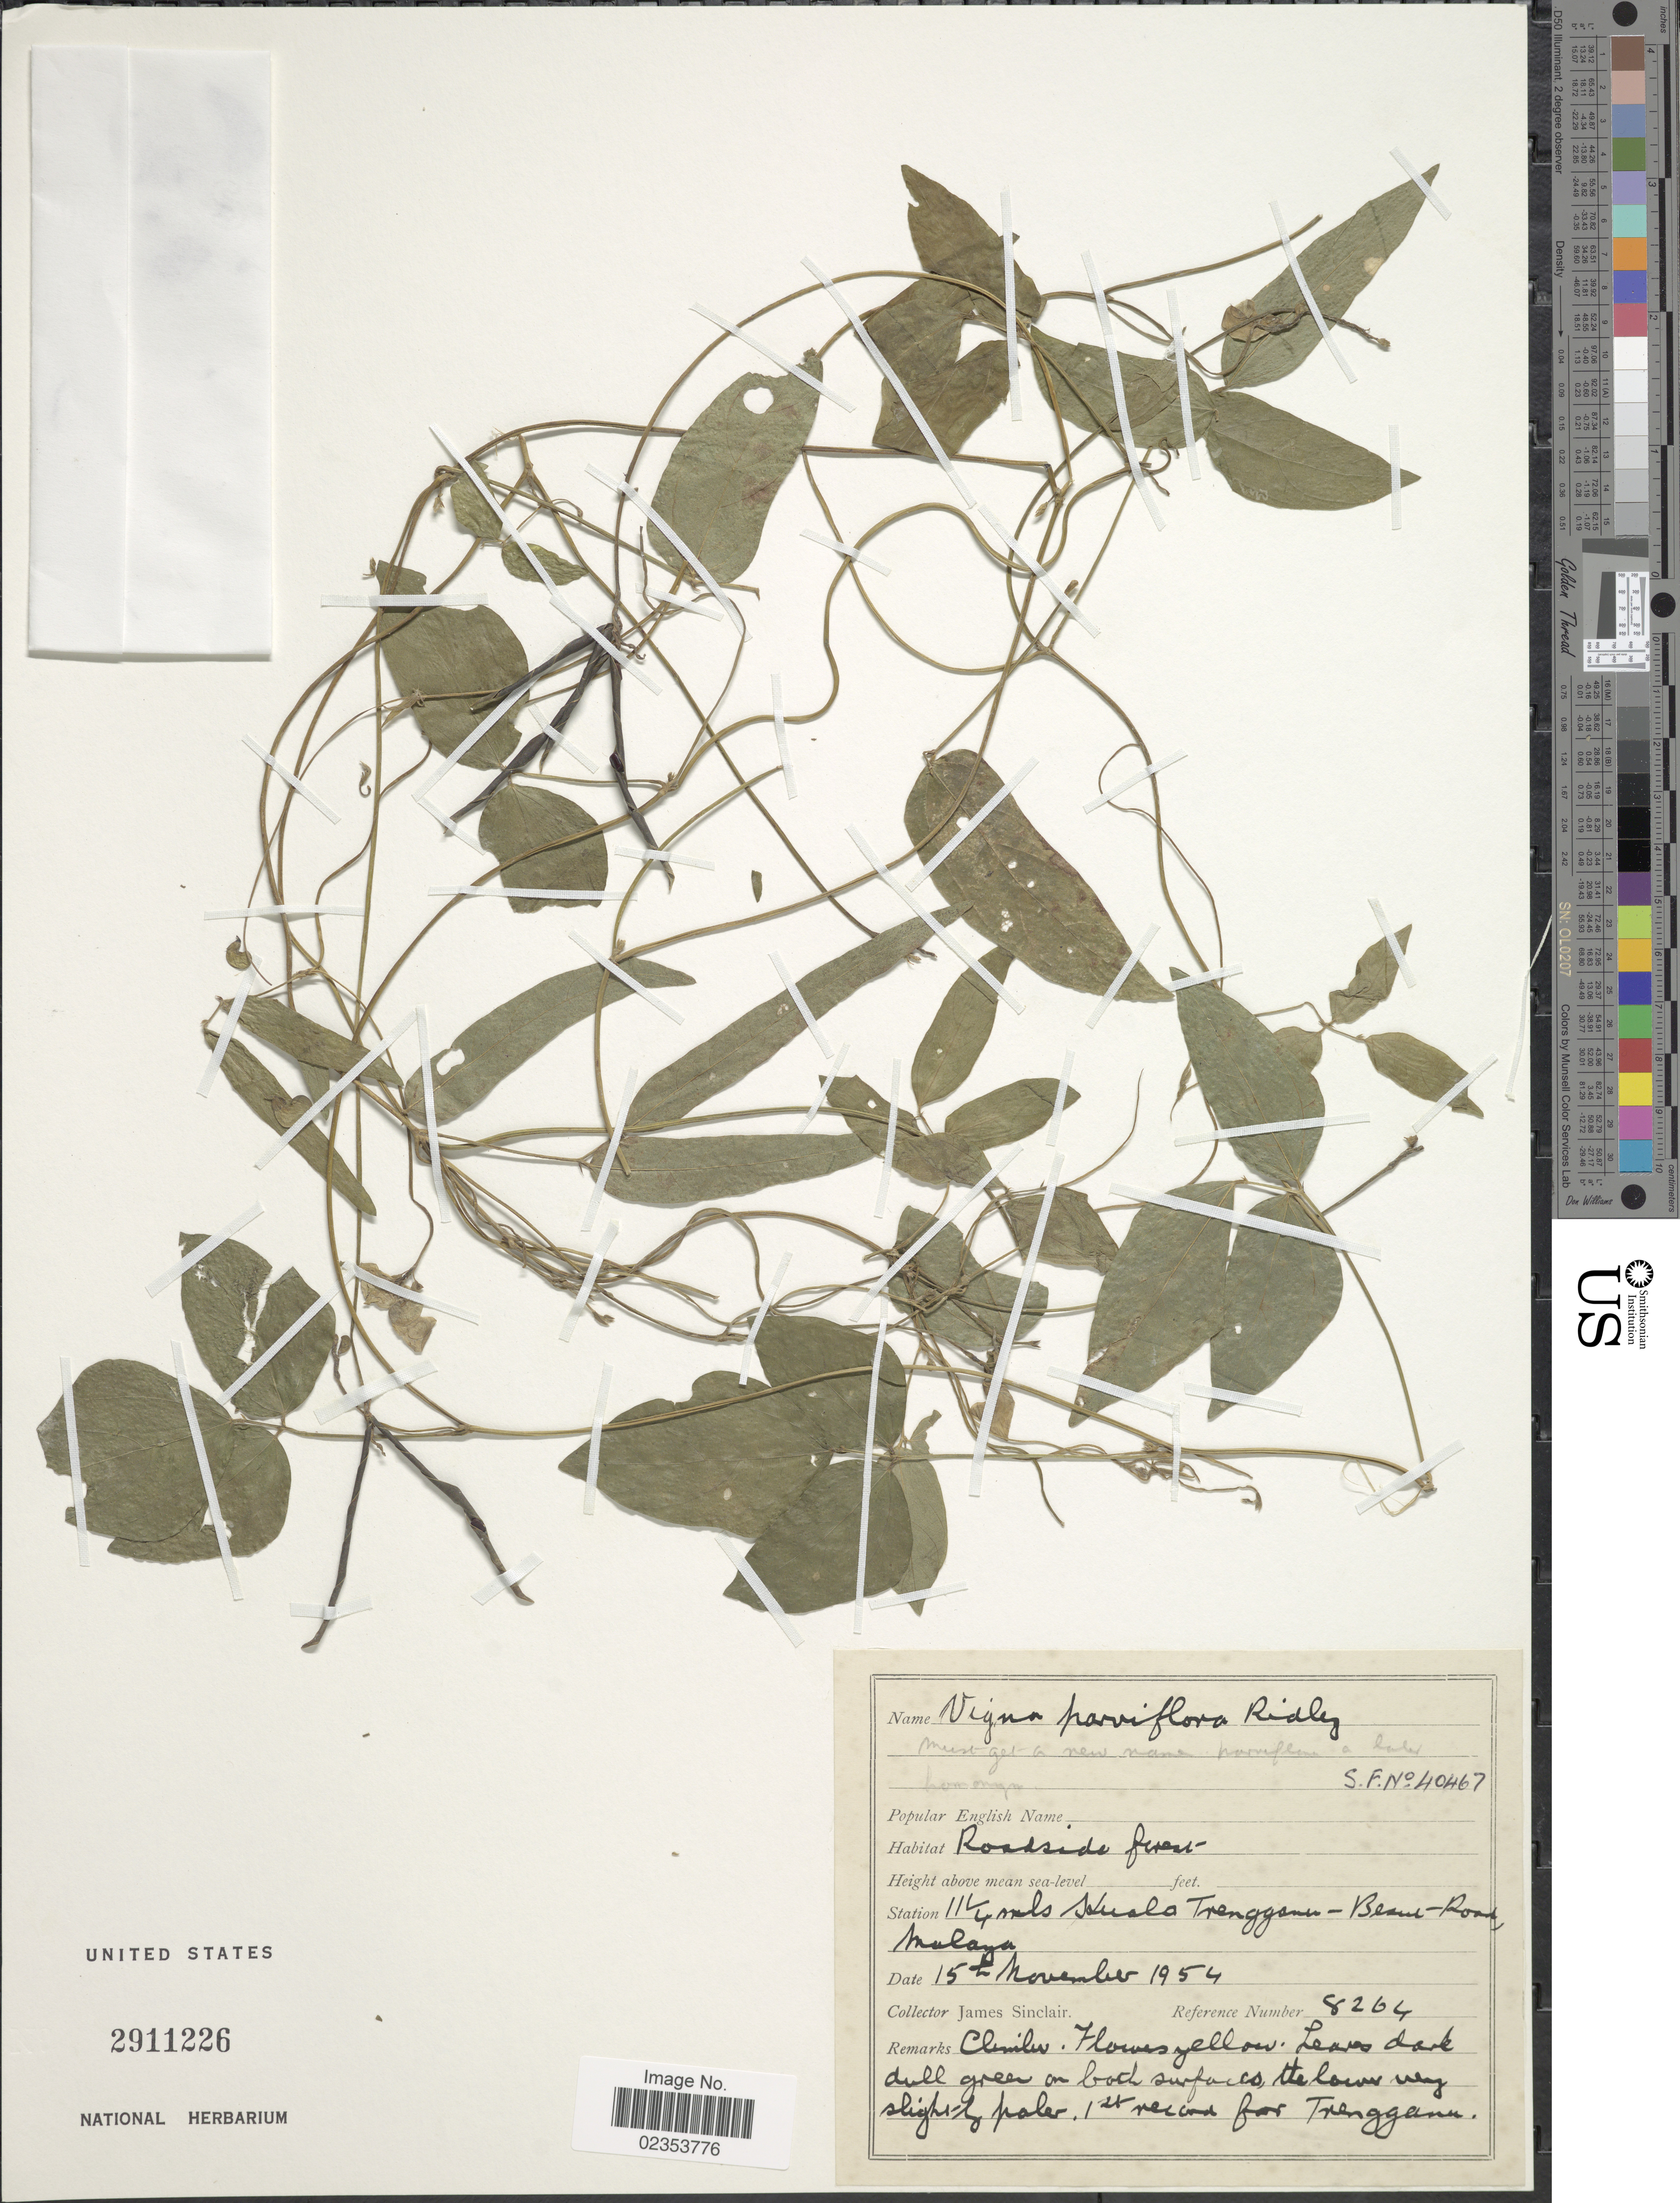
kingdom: Plantae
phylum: Tracheophyta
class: Magnoliopsida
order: Fabales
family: Fabaceae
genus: Vigna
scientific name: Vigna parviflora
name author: Baker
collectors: J. Sinclair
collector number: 8264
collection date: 1954-11-15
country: Malaysia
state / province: Terengganu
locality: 11 1/4 mls Kuala Trenggana - Bensi- Road Malaya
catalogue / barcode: US 2911226